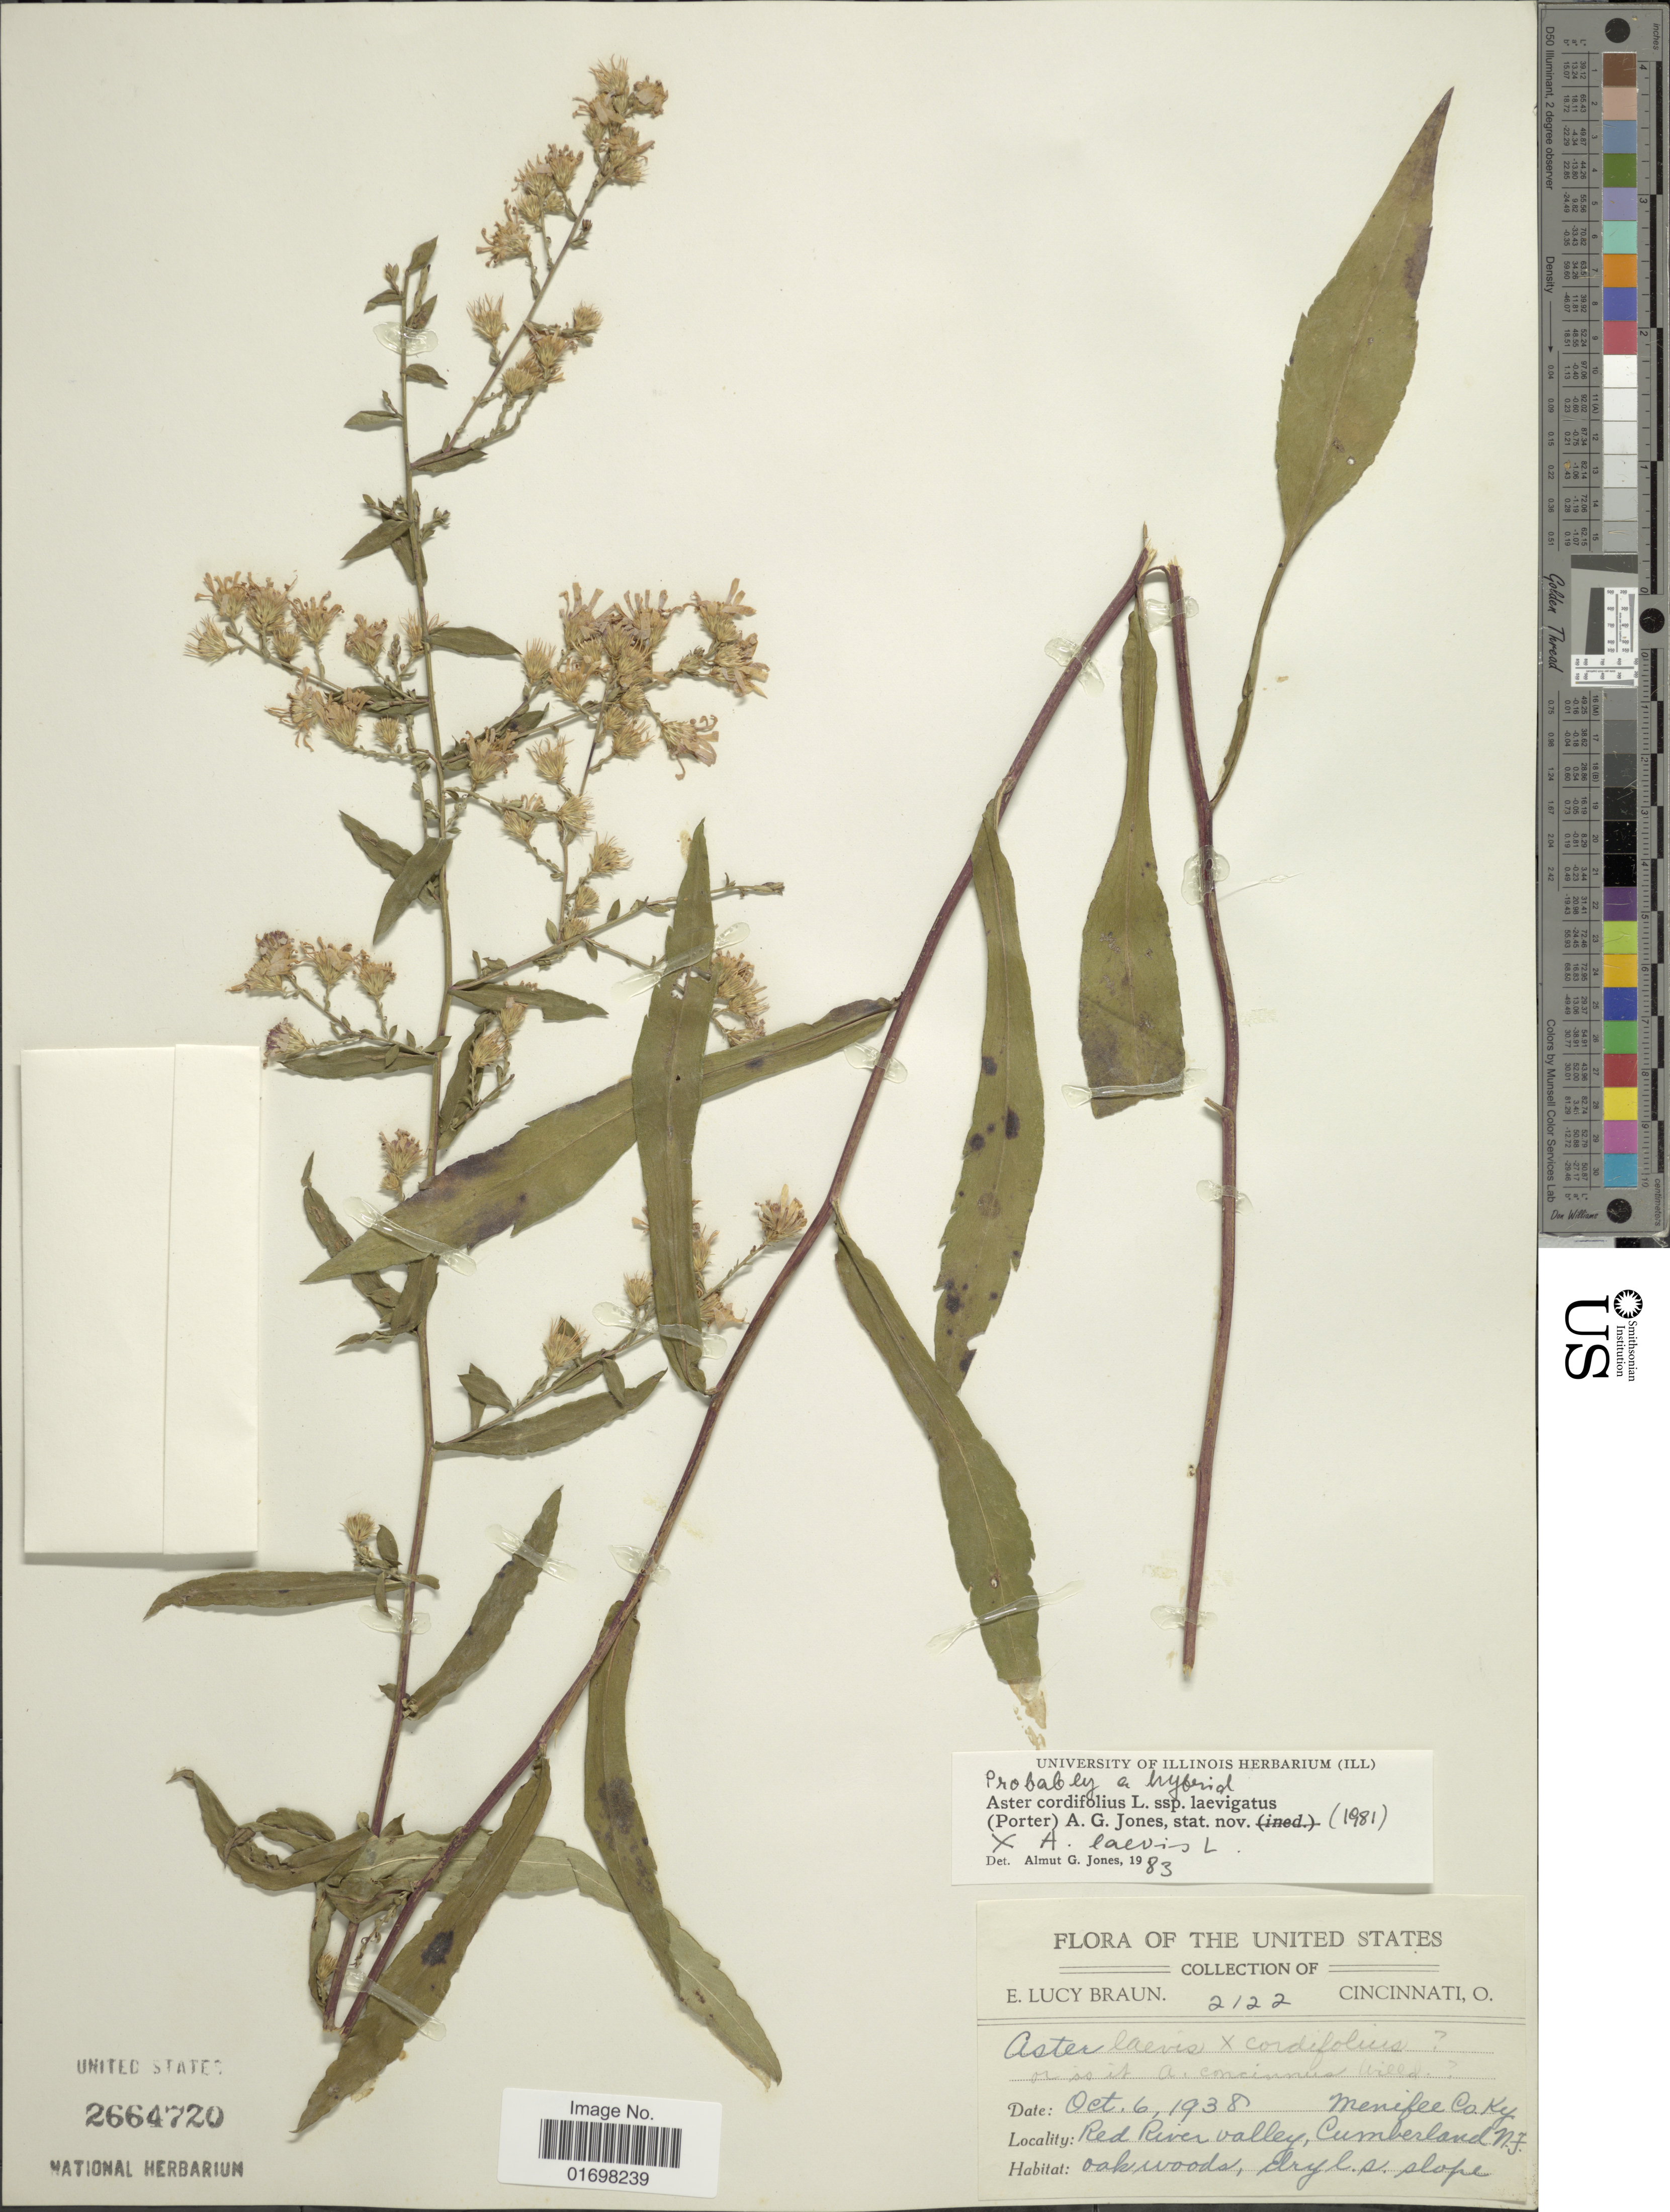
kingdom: Plantae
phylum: Tracheophyta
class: Magnoliopsida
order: Asterales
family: Asteraceae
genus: Symphyotrichum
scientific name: Symphyotrichum cordifolium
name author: (L.) G.L. Nesom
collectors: E. L. Braun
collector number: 2122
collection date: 1938-10-06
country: United States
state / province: Kentucky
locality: Red River valley, Cumberland N.F. Menifee Co.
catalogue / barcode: US 2664720